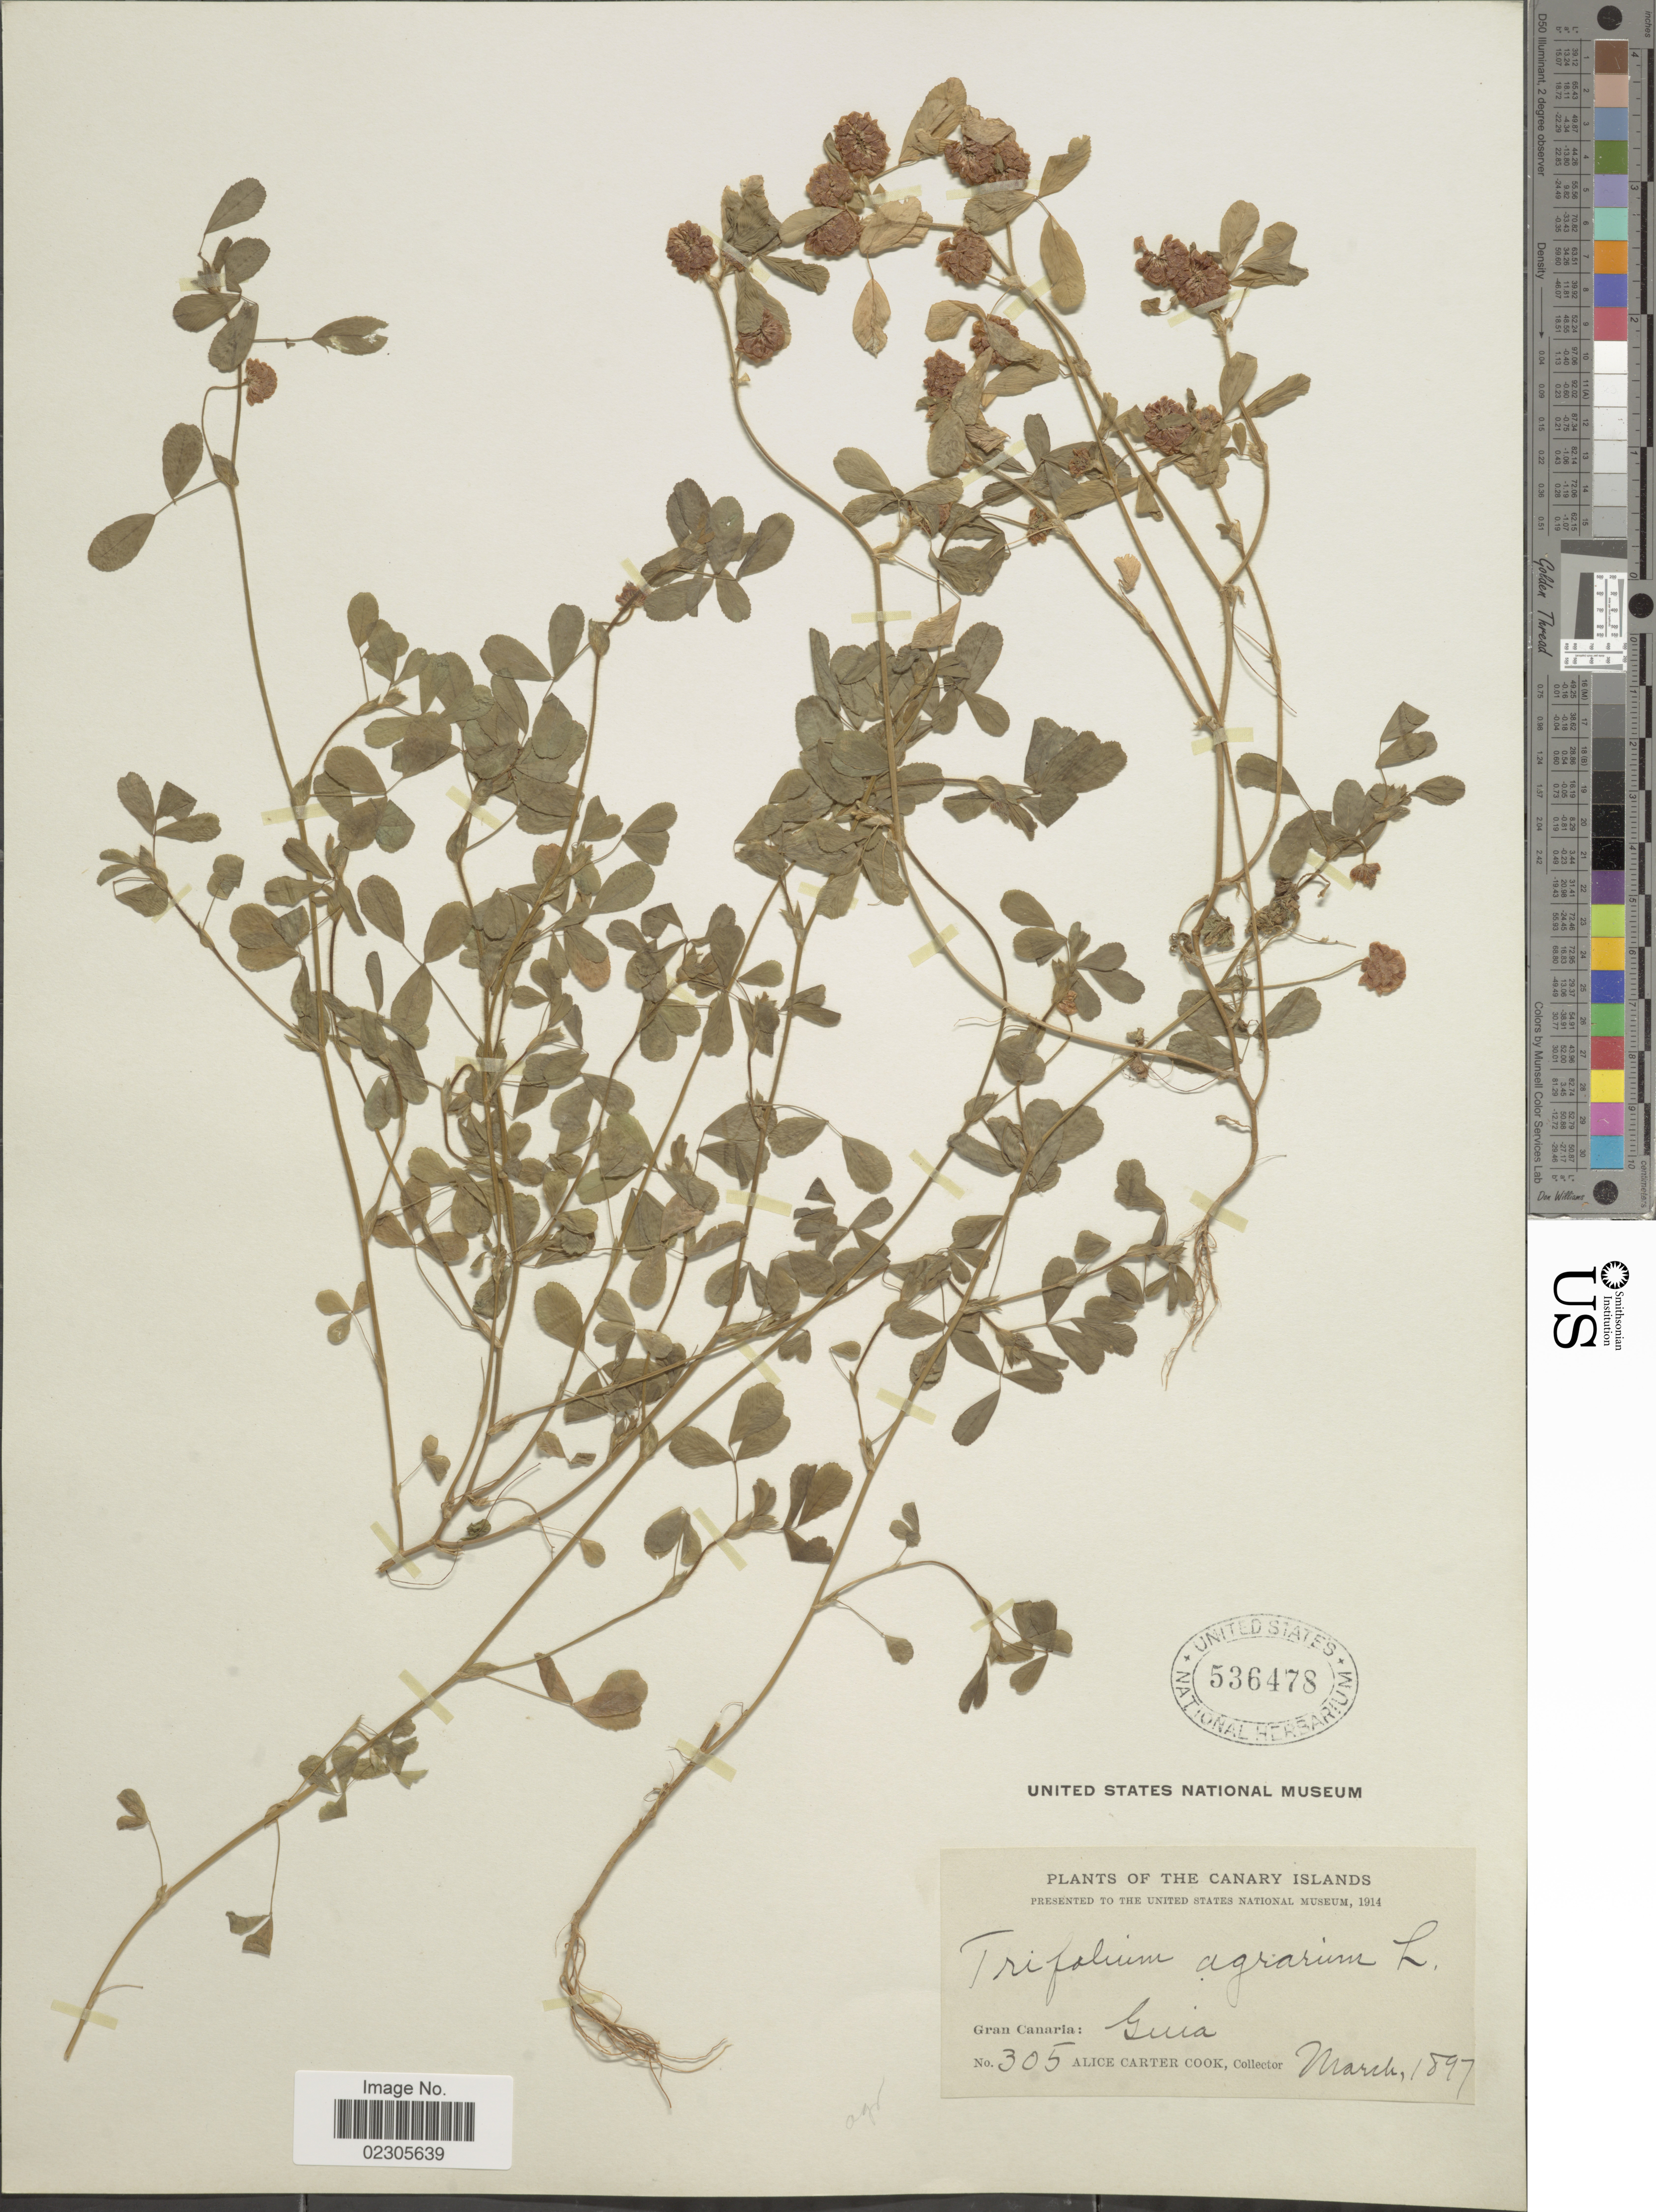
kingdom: Plantae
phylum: Tracheophyta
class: Magnoliopsida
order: Fabales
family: Fabaceae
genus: Trifolium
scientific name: Trifolium campestre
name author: Schreb.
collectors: Alice C. Cook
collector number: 305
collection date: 1897-03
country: Spain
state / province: Canarias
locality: Canary Islands, Gran Canaria: Guia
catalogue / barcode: US 536478